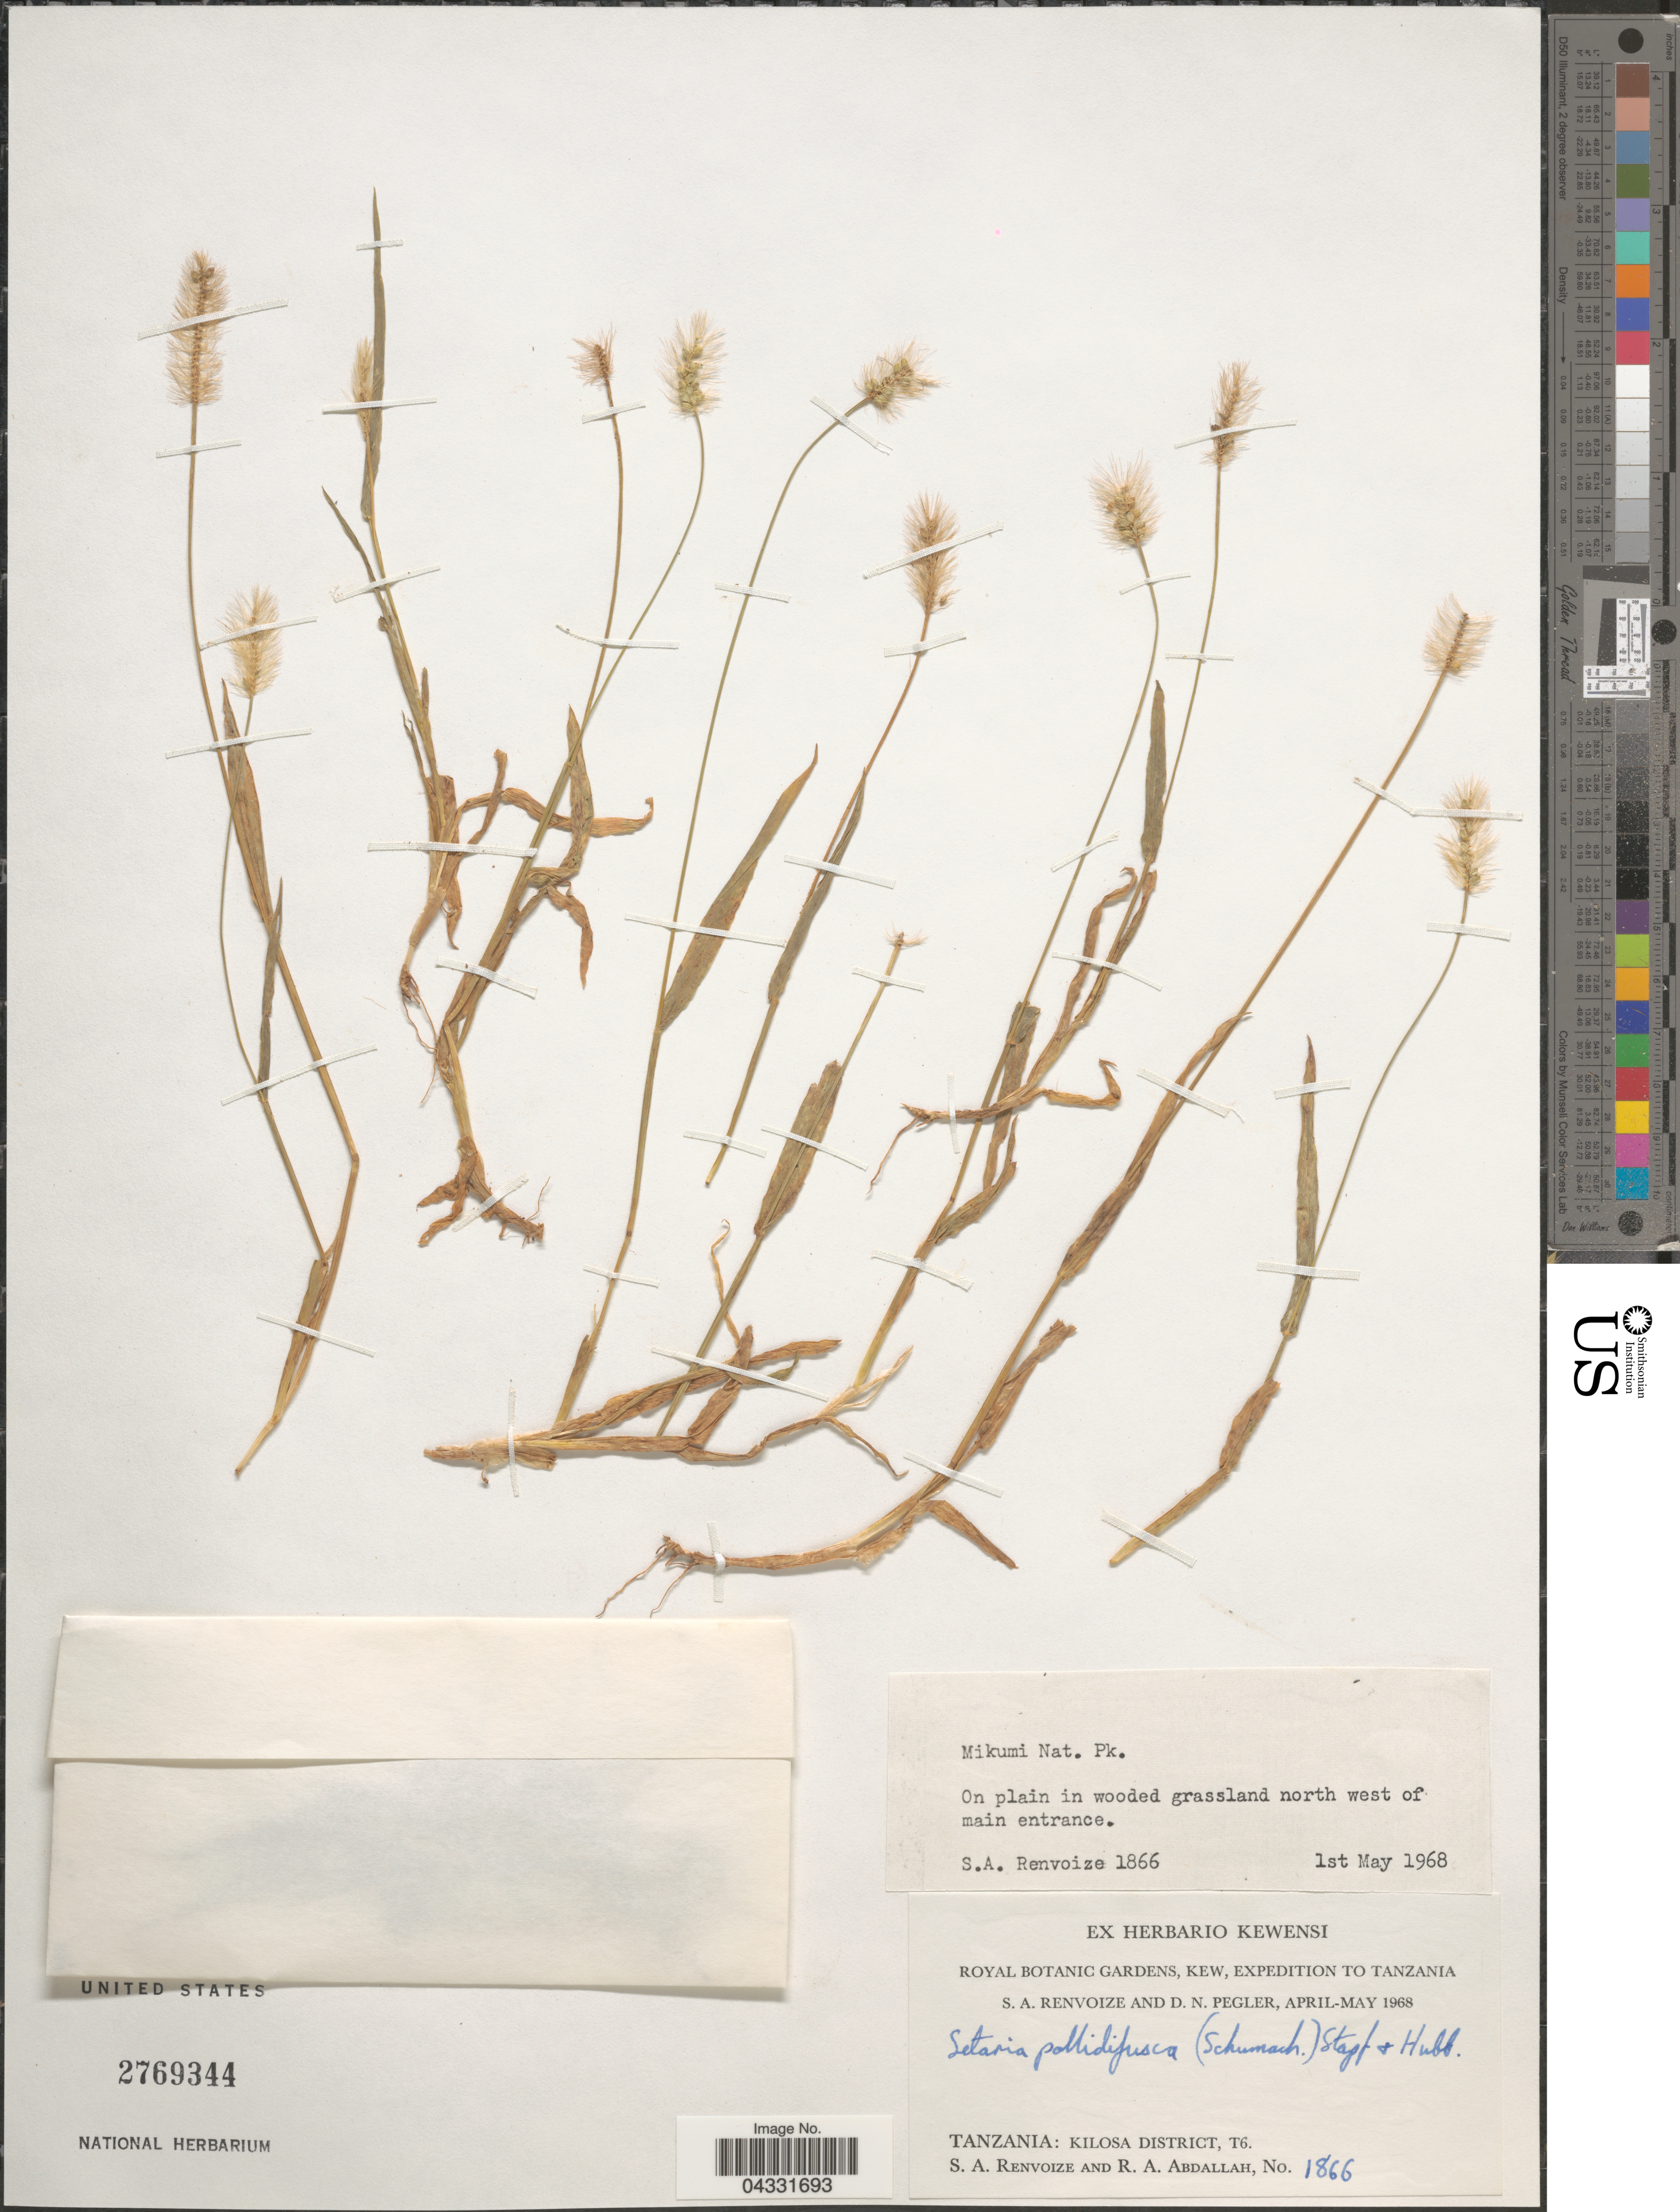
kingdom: Plantae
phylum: Tracheophyta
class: Liliopsida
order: Poales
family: Poaceae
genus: Setaria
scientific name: Setaria pallide-fusca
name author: (Schumach.) Stapf & C.E. Hubb.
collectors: S. A. Renvoize & R. Abdallah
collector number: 1866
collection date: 1968-05-01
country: Tanzania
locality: Mikumi Nat. Pk. On plain in wooded grassland north west of main entrance. Royal Botanic Gardens, Kew, Expedition to Tanzania. Kilosa District, T6.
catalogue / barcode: US 2769344